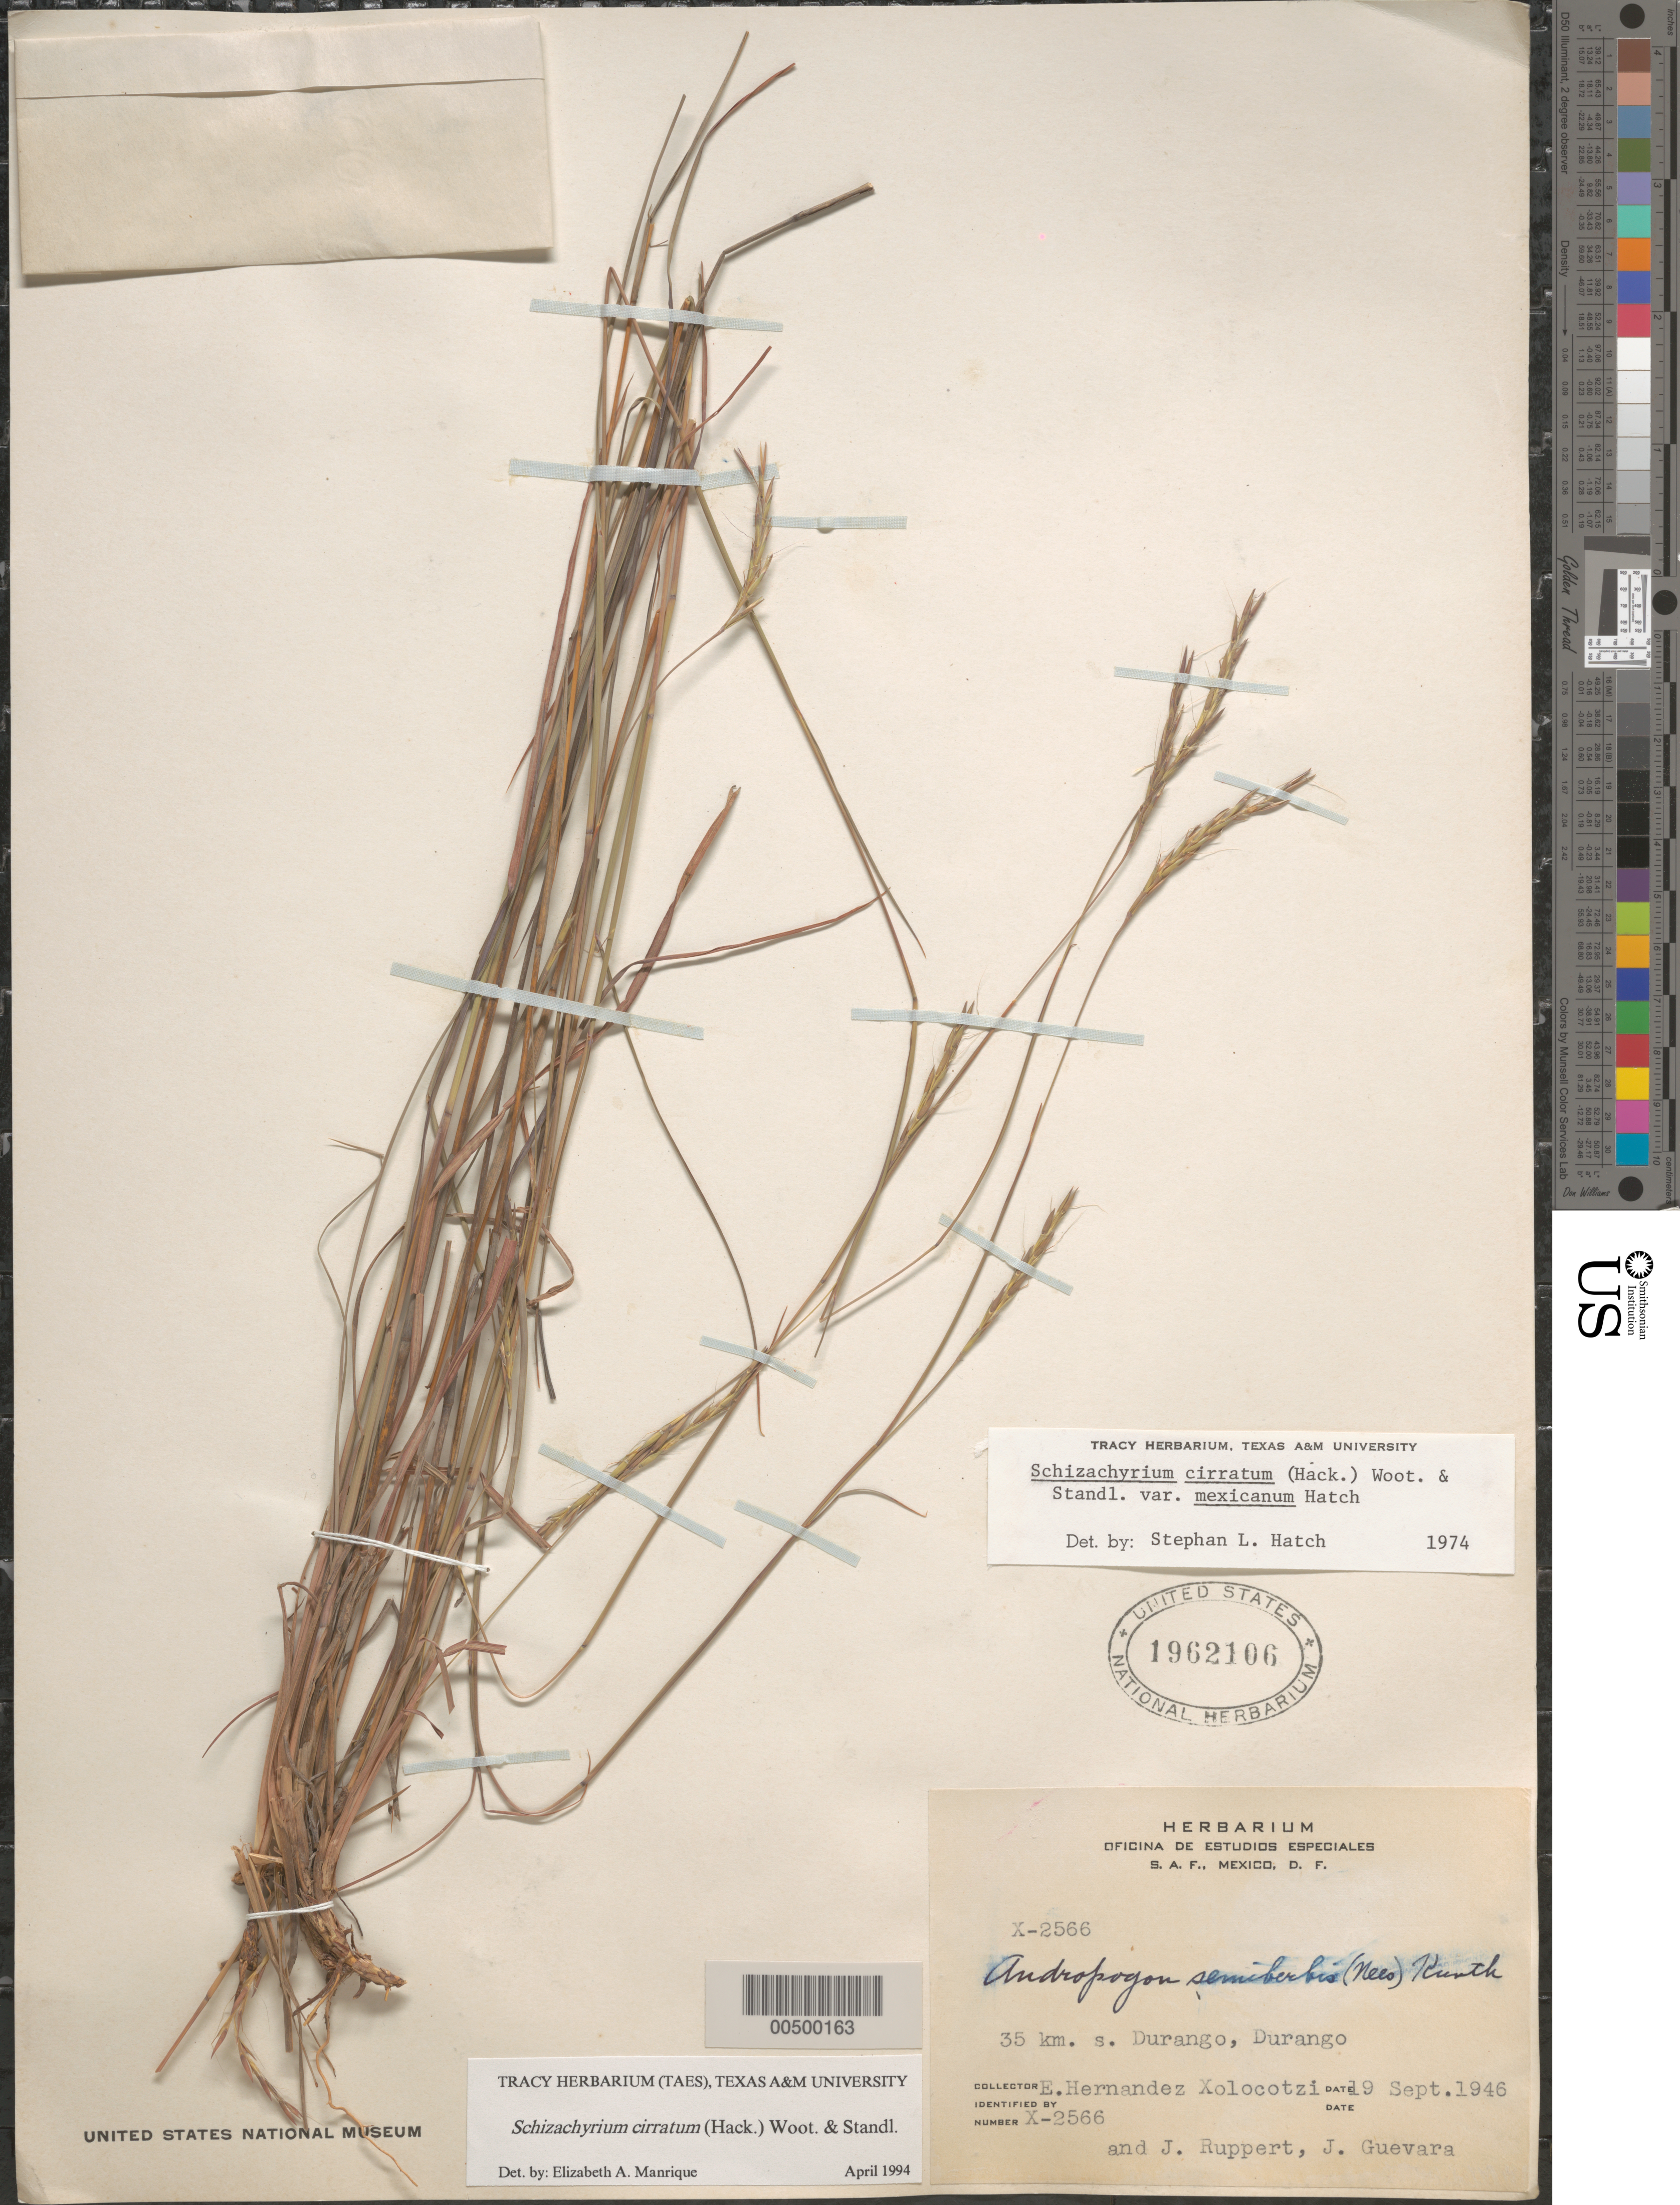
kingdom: Plantae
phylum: Tracheophyta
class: Liliopsida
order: Poales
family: Poaceae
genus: Schizachyrium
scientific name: Schizachyrium cirratum var. cirratum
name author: (Hack.) Wooton & Standl.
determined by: Manrique, E. A.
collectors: E. I. Hernández-X., J. Ruppert & J. Guevara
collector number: X-2566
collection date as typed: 19 Sep 1946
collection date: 1946-09-19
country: Mexico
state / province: Durango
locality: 35 km S Durango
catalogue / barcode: US 1962106